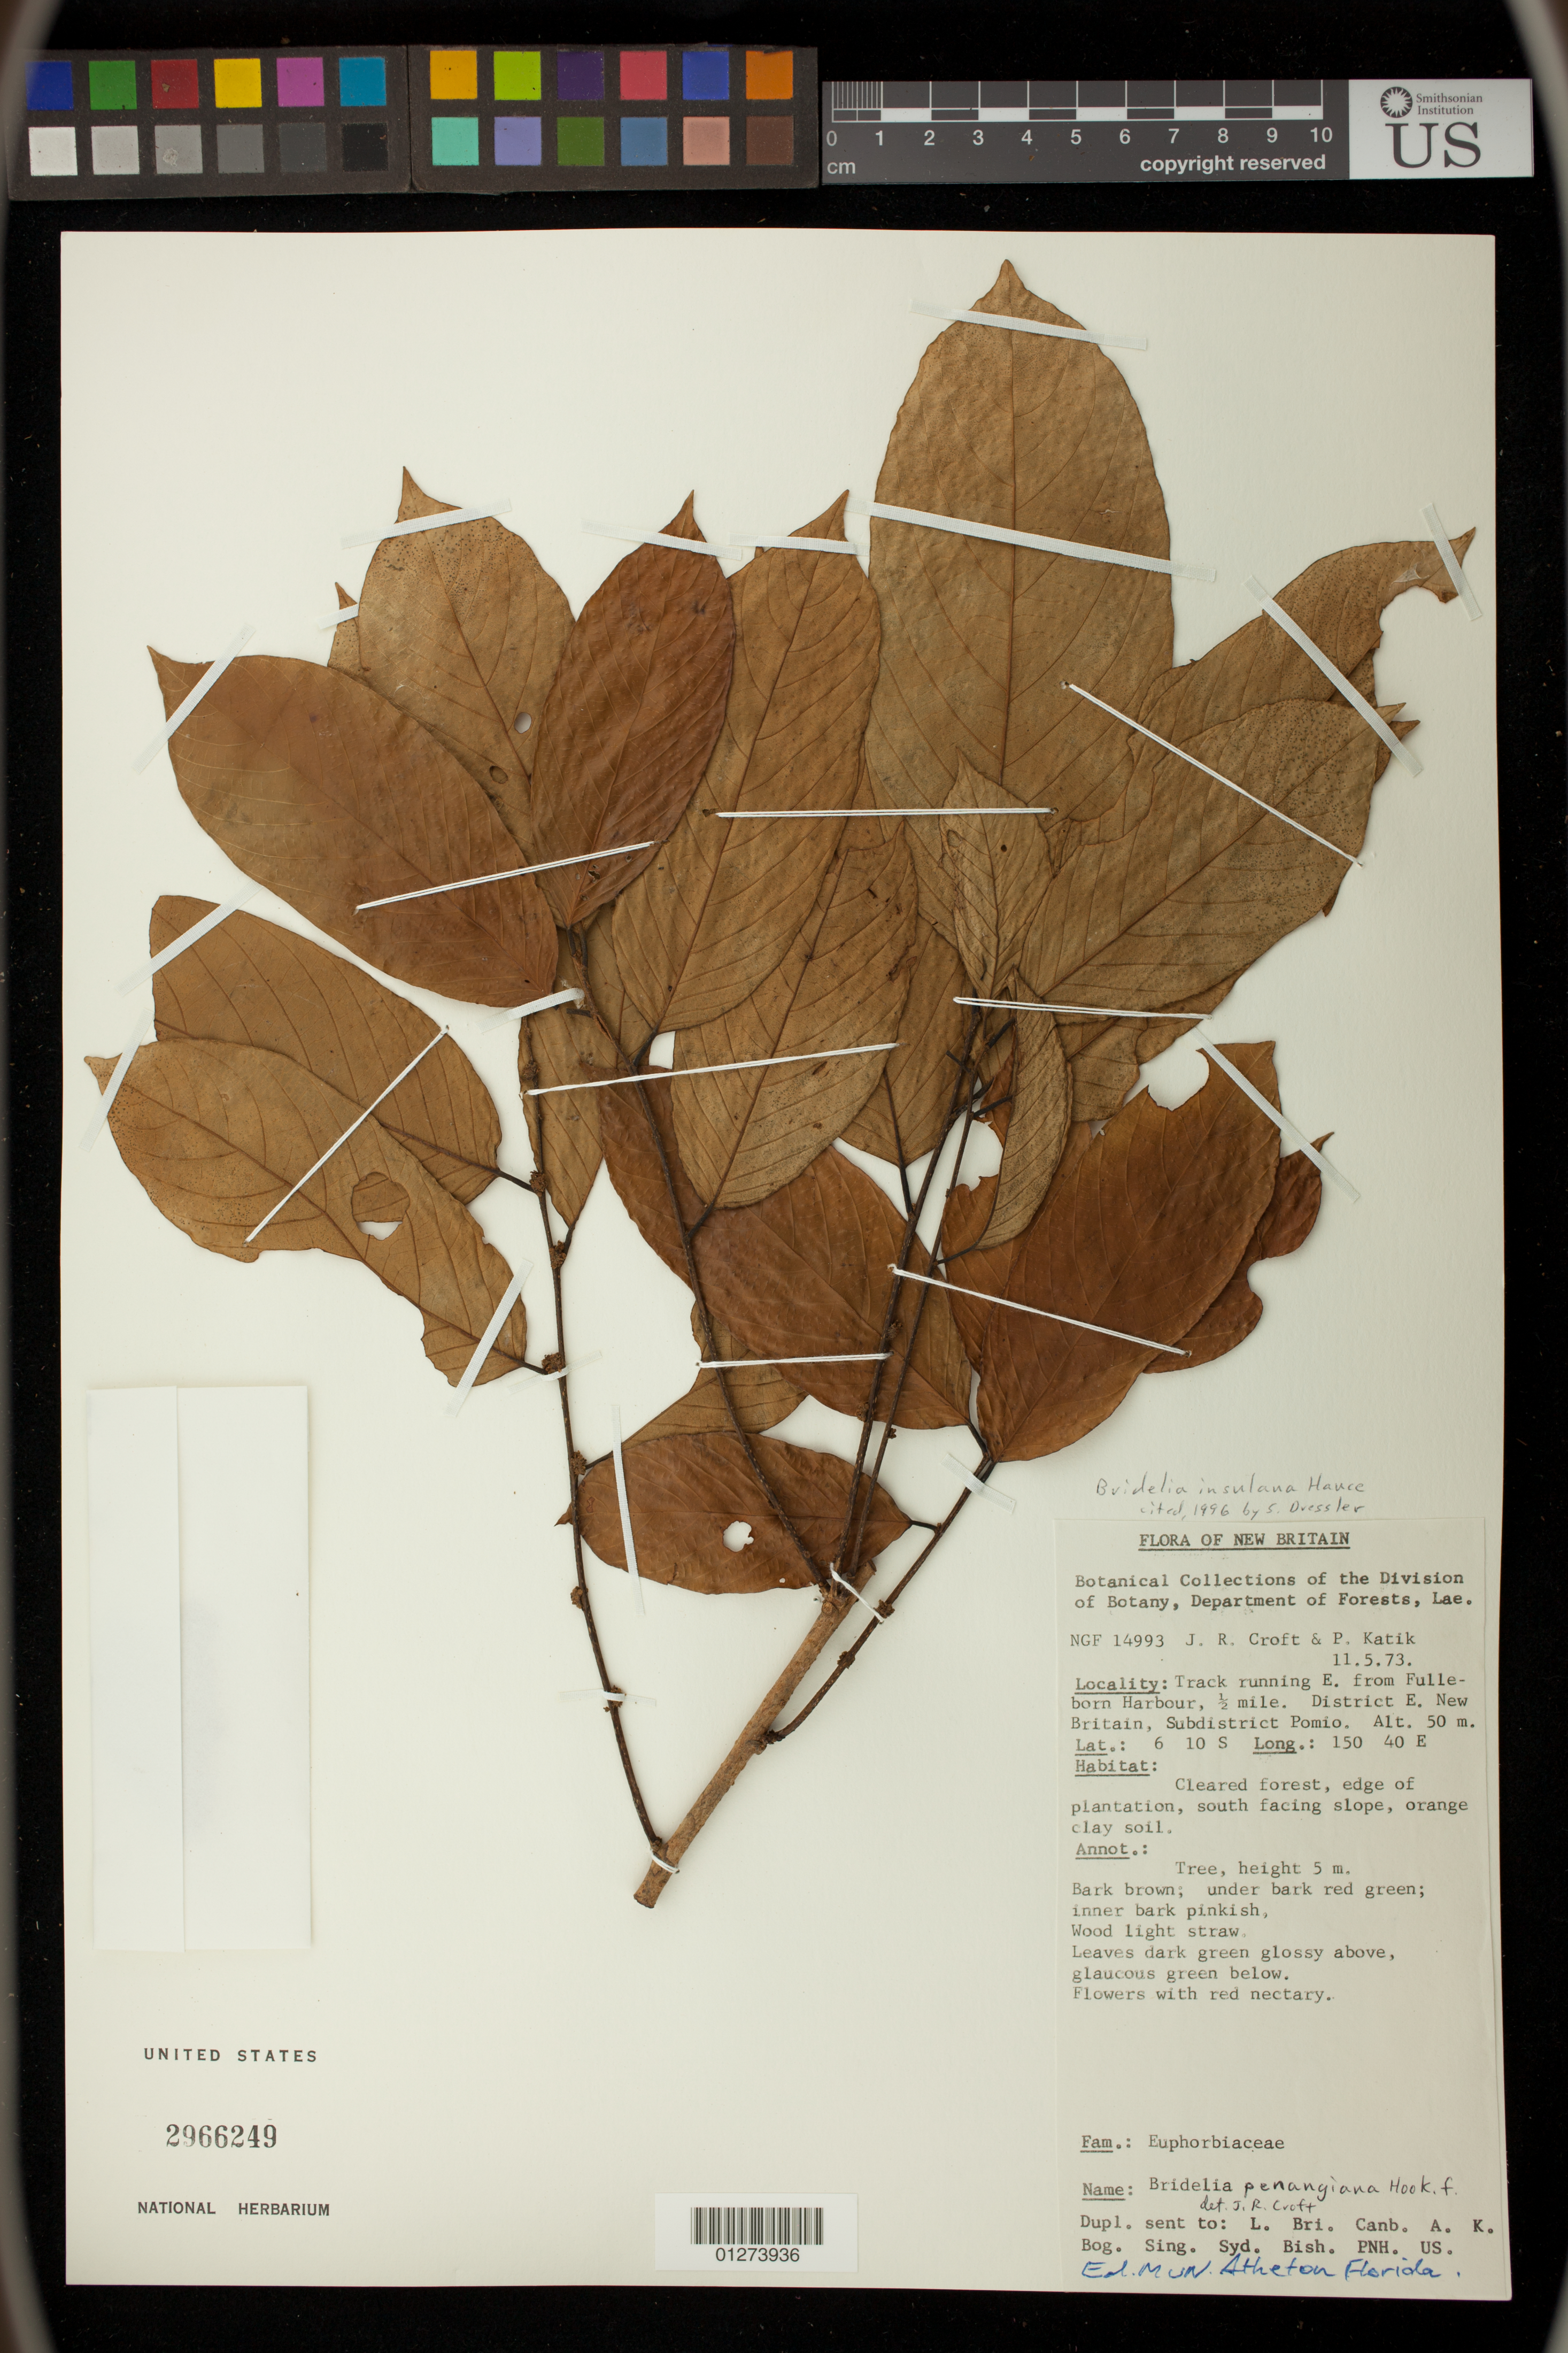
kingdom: Plantae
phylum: Tracheophyta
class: Magnoliopsida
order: Malpighiales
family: Phyllanthaceae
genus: Bridelia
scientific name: Bridelia insulana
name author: Hance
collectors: J. R. Croft & P. Katik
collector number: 14993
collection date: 1973-05-11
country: Papua New Guinea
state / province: East New Britain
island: New Britain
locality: Track running E. from Fulleborn Harbour, 1/2 mile. East New Britain, Subdistrict Pomio.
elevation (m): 50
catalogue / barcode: US 2966249